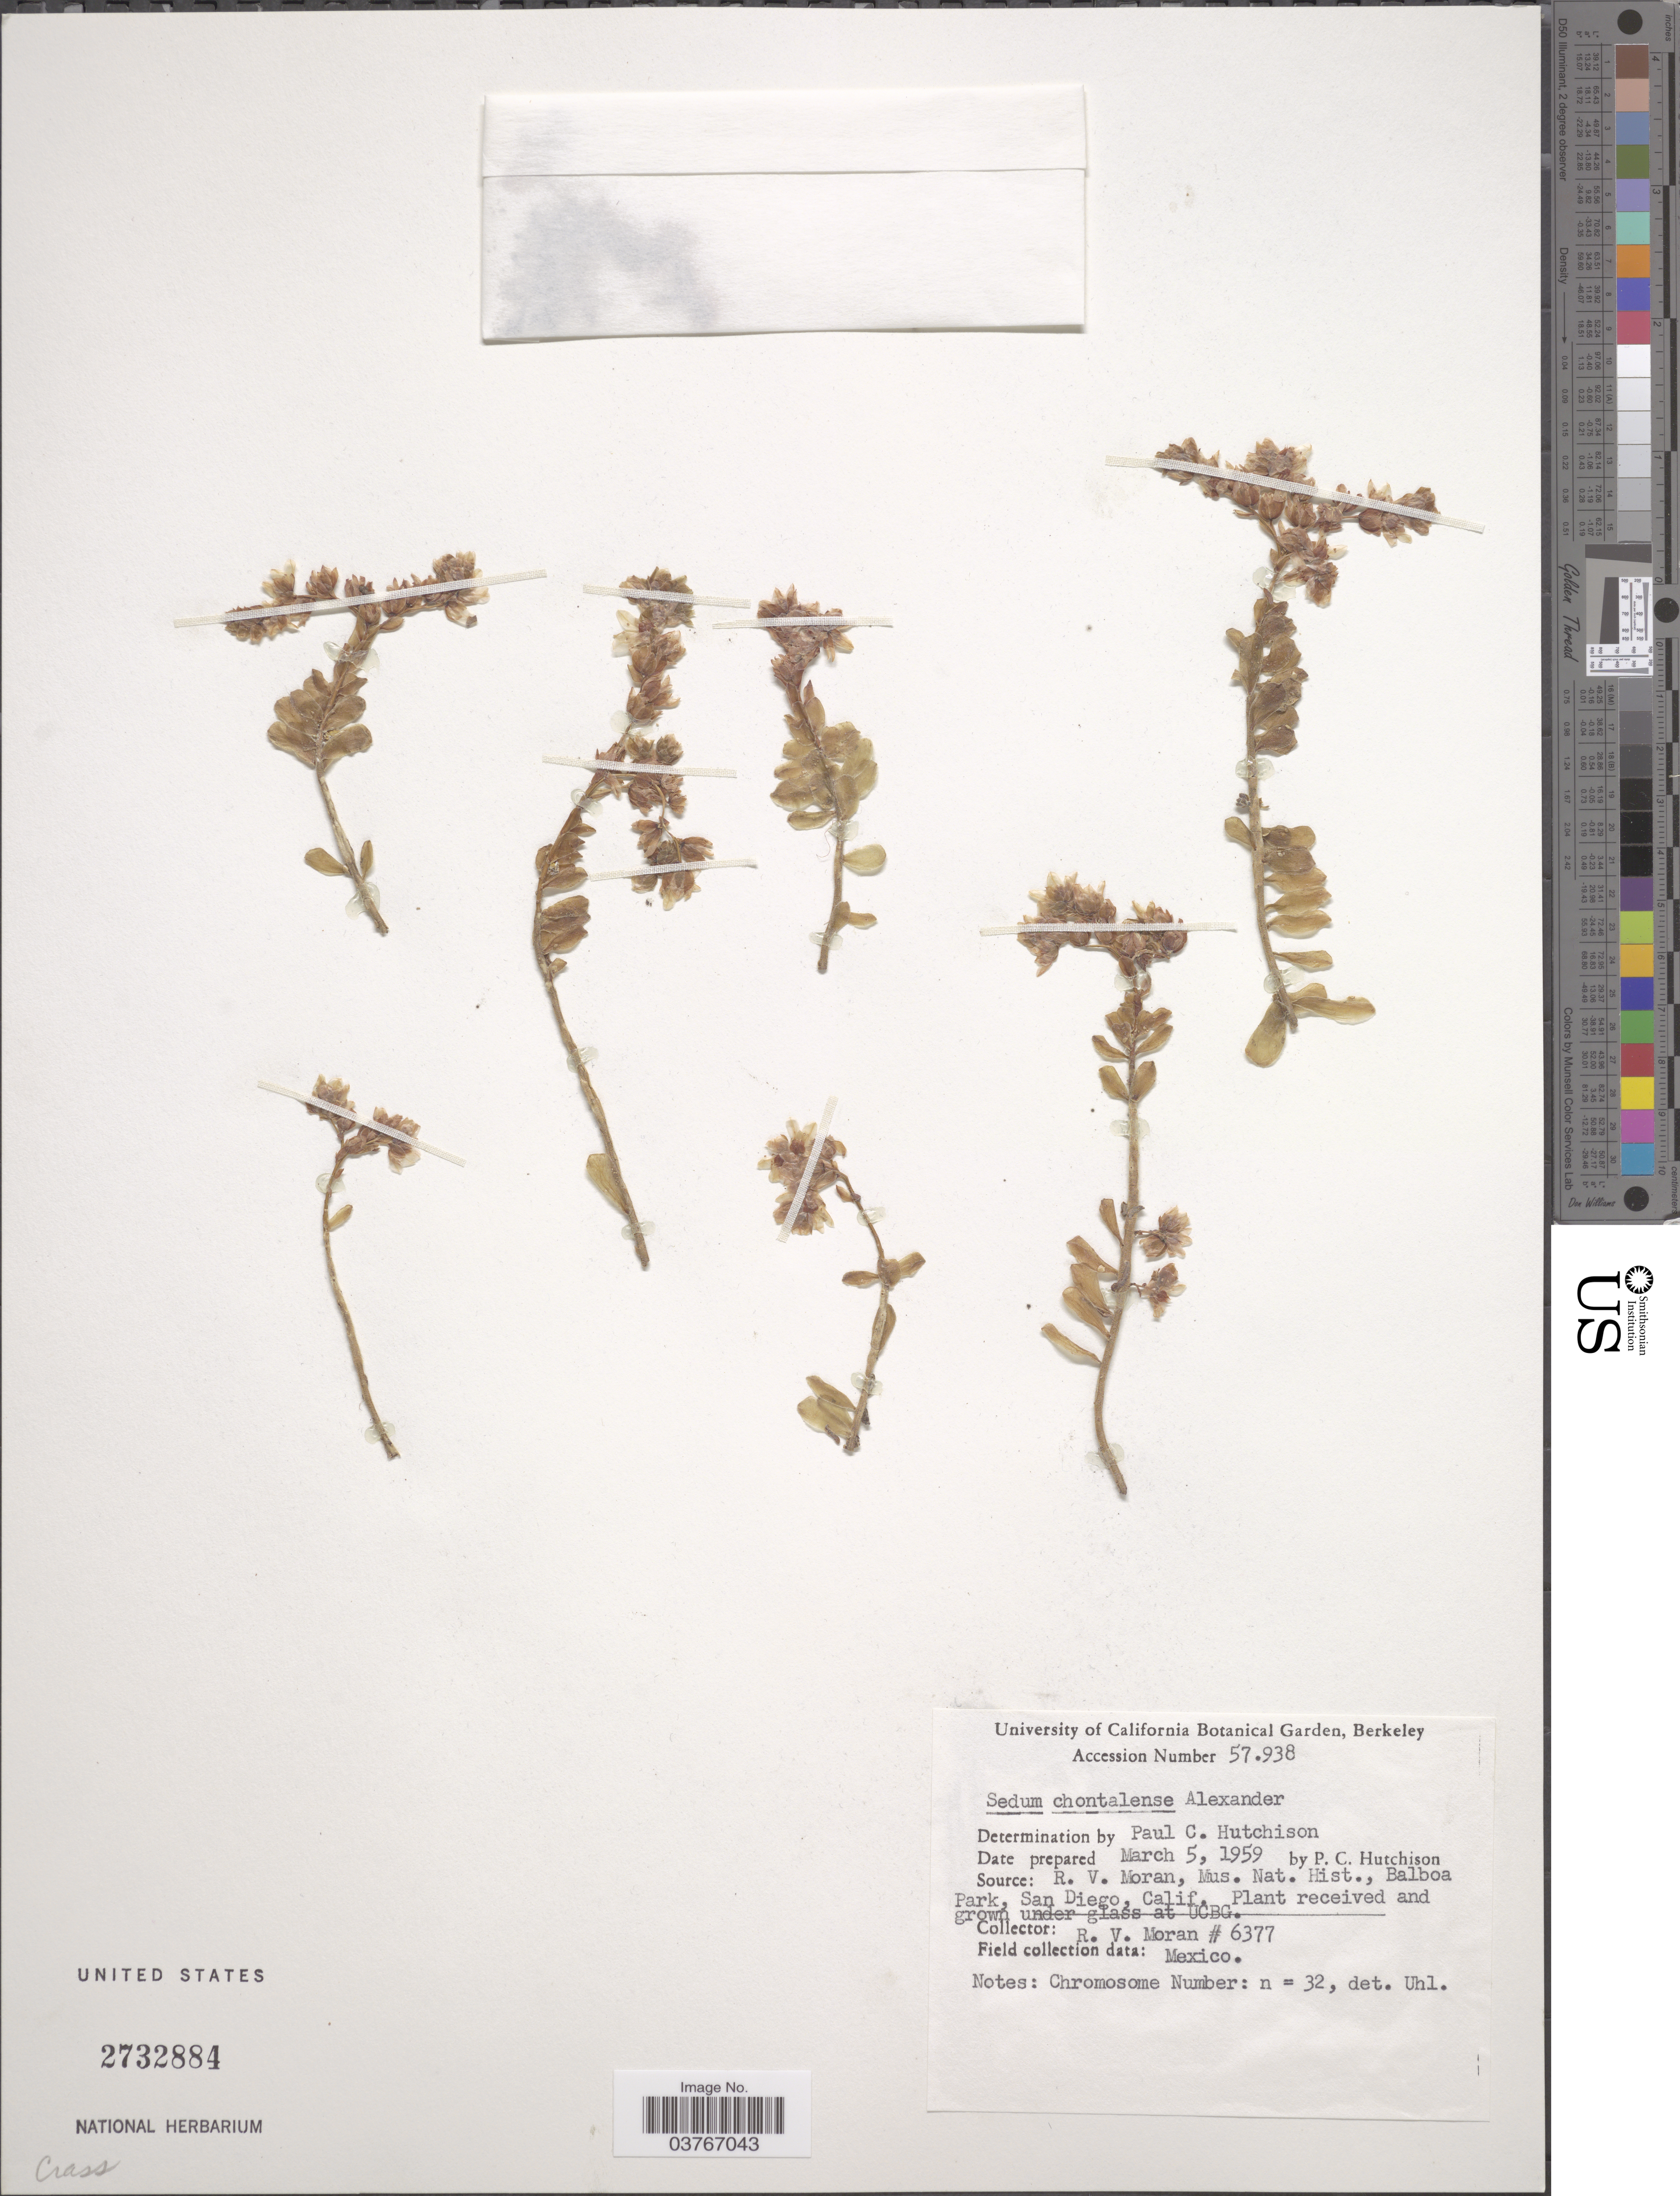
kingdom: Plantae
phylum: Tracheophyta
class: Magnoliopsida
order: Saxifragales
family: Crassulaceae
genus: Sedum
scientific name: Sedum chontalense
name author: Alexander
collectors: P. C. Hutchison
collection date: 1959-03-05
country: United States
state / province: California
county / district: Alameda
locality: University of California Botanical Garden, Berkeley.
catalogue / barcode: US 2732884